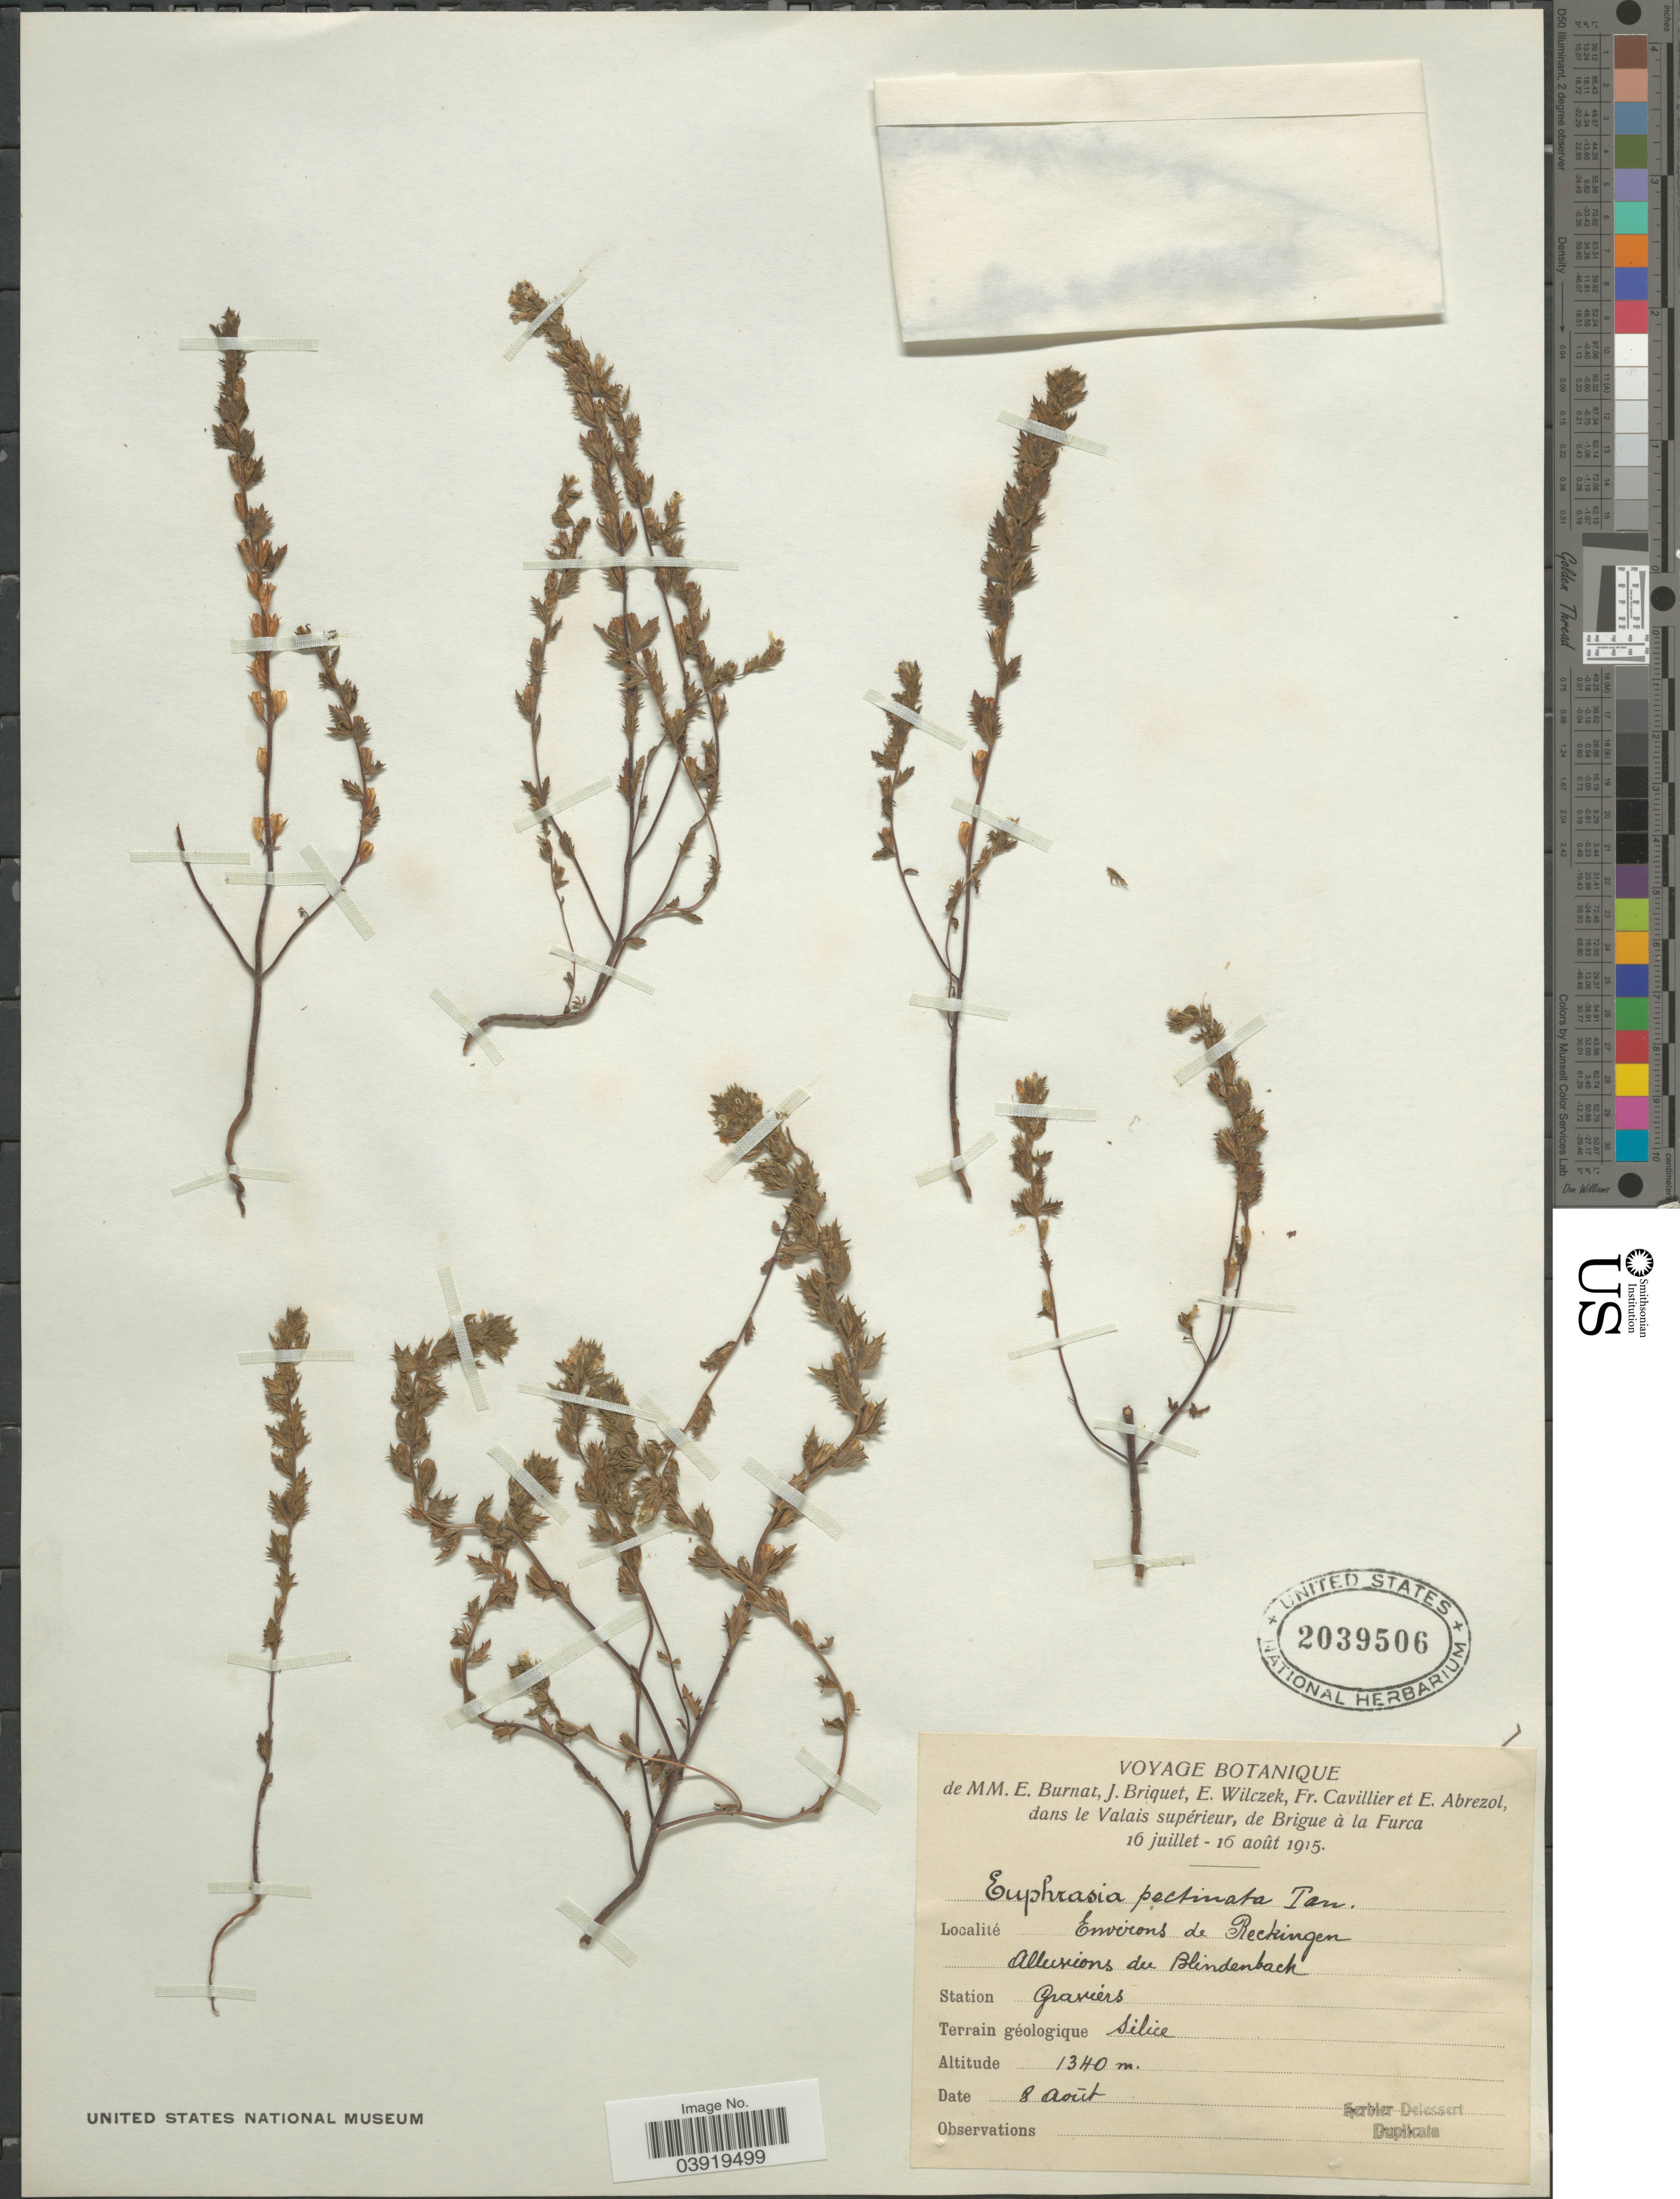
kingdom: Plantae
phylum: Tracheophyta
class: Magnoliopsida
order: Lamiales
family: Orobanchaceae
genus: Euphrasia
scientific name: Euphrasia pectinata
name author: Ten.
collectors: E. Burnat, J. I. Briquet, E. Wilczek, F. Cavillier & E. Abrezol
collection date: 1915-08-08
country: Switzerland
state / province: Valais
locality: Valais supérieur, de Brigue à la Furca. Environs de Reckingen. Allusions du Blindenbach. Station Graviers. Terrain géologique Silice.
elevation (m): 1340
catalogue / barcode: US 2039506